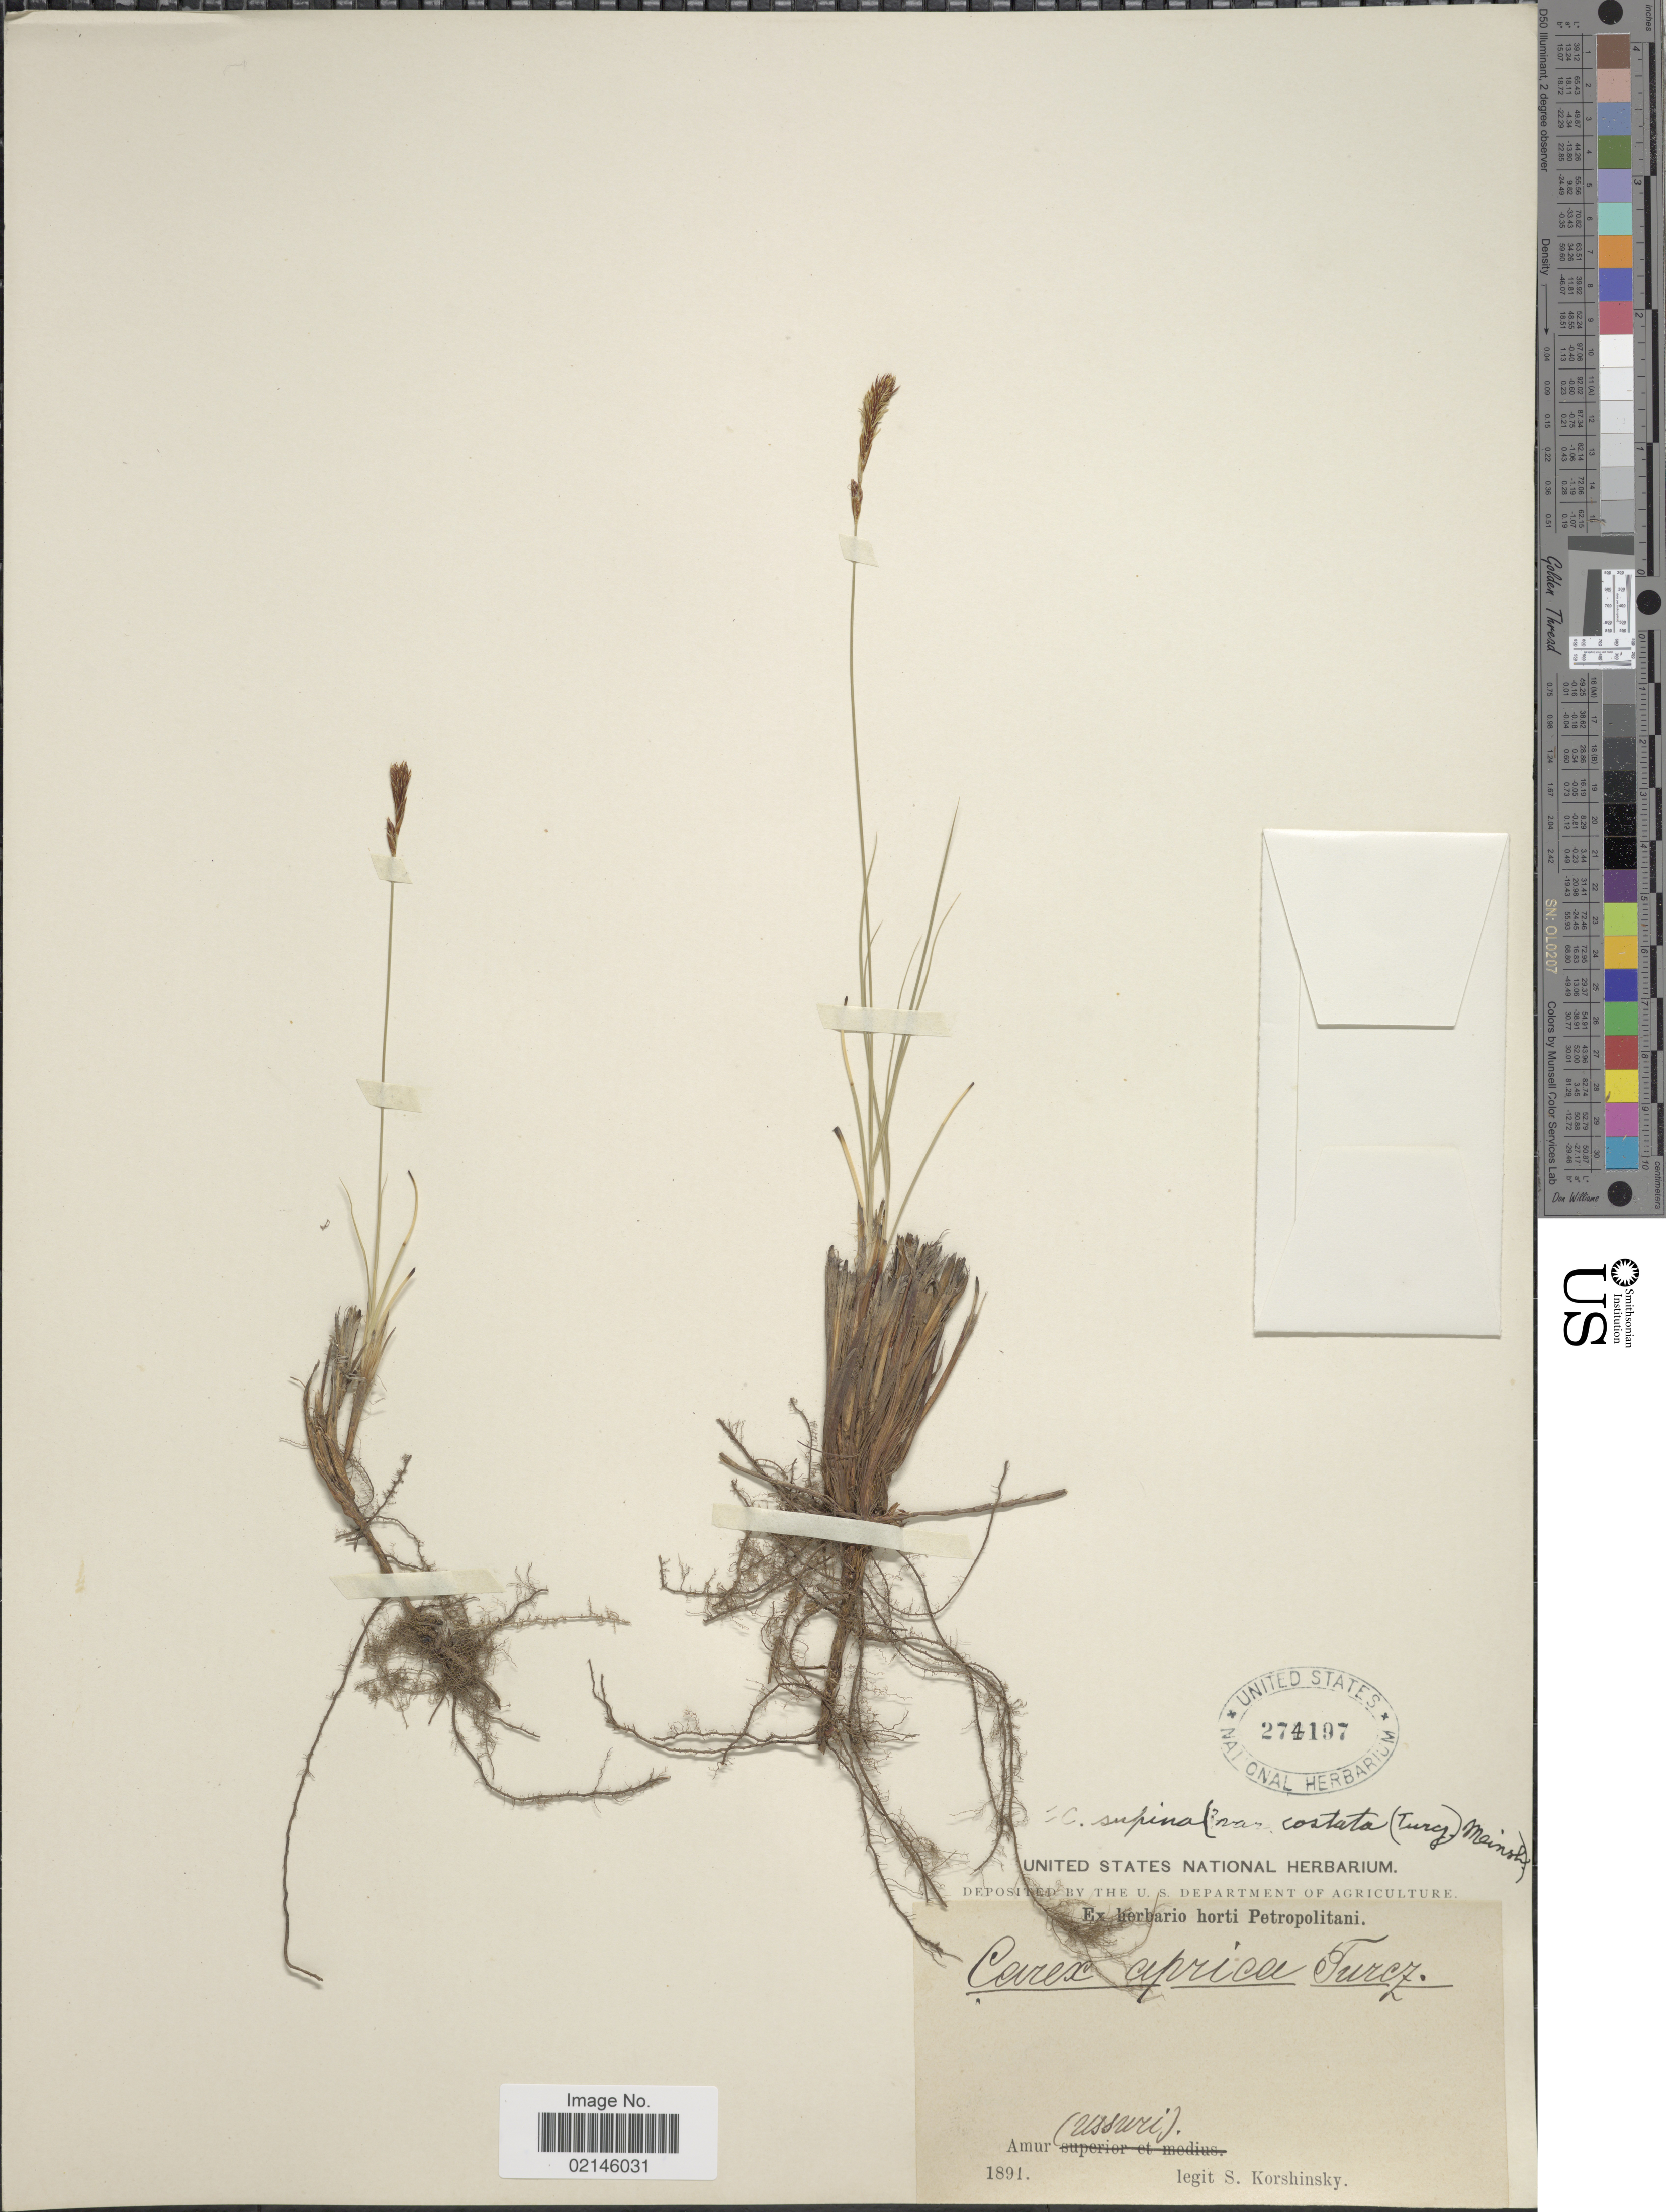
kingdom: Plantae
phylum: Tracheophyta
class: Liliopsida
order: Poales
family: Cyperaceae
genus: Carex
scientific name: Carex supina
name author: Willd. ex Wahlenb.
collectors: S. I. Korshinsky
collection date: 1891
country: Russian Federation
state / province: Amur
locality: Amur (Ussuri)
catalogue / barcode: US 274197